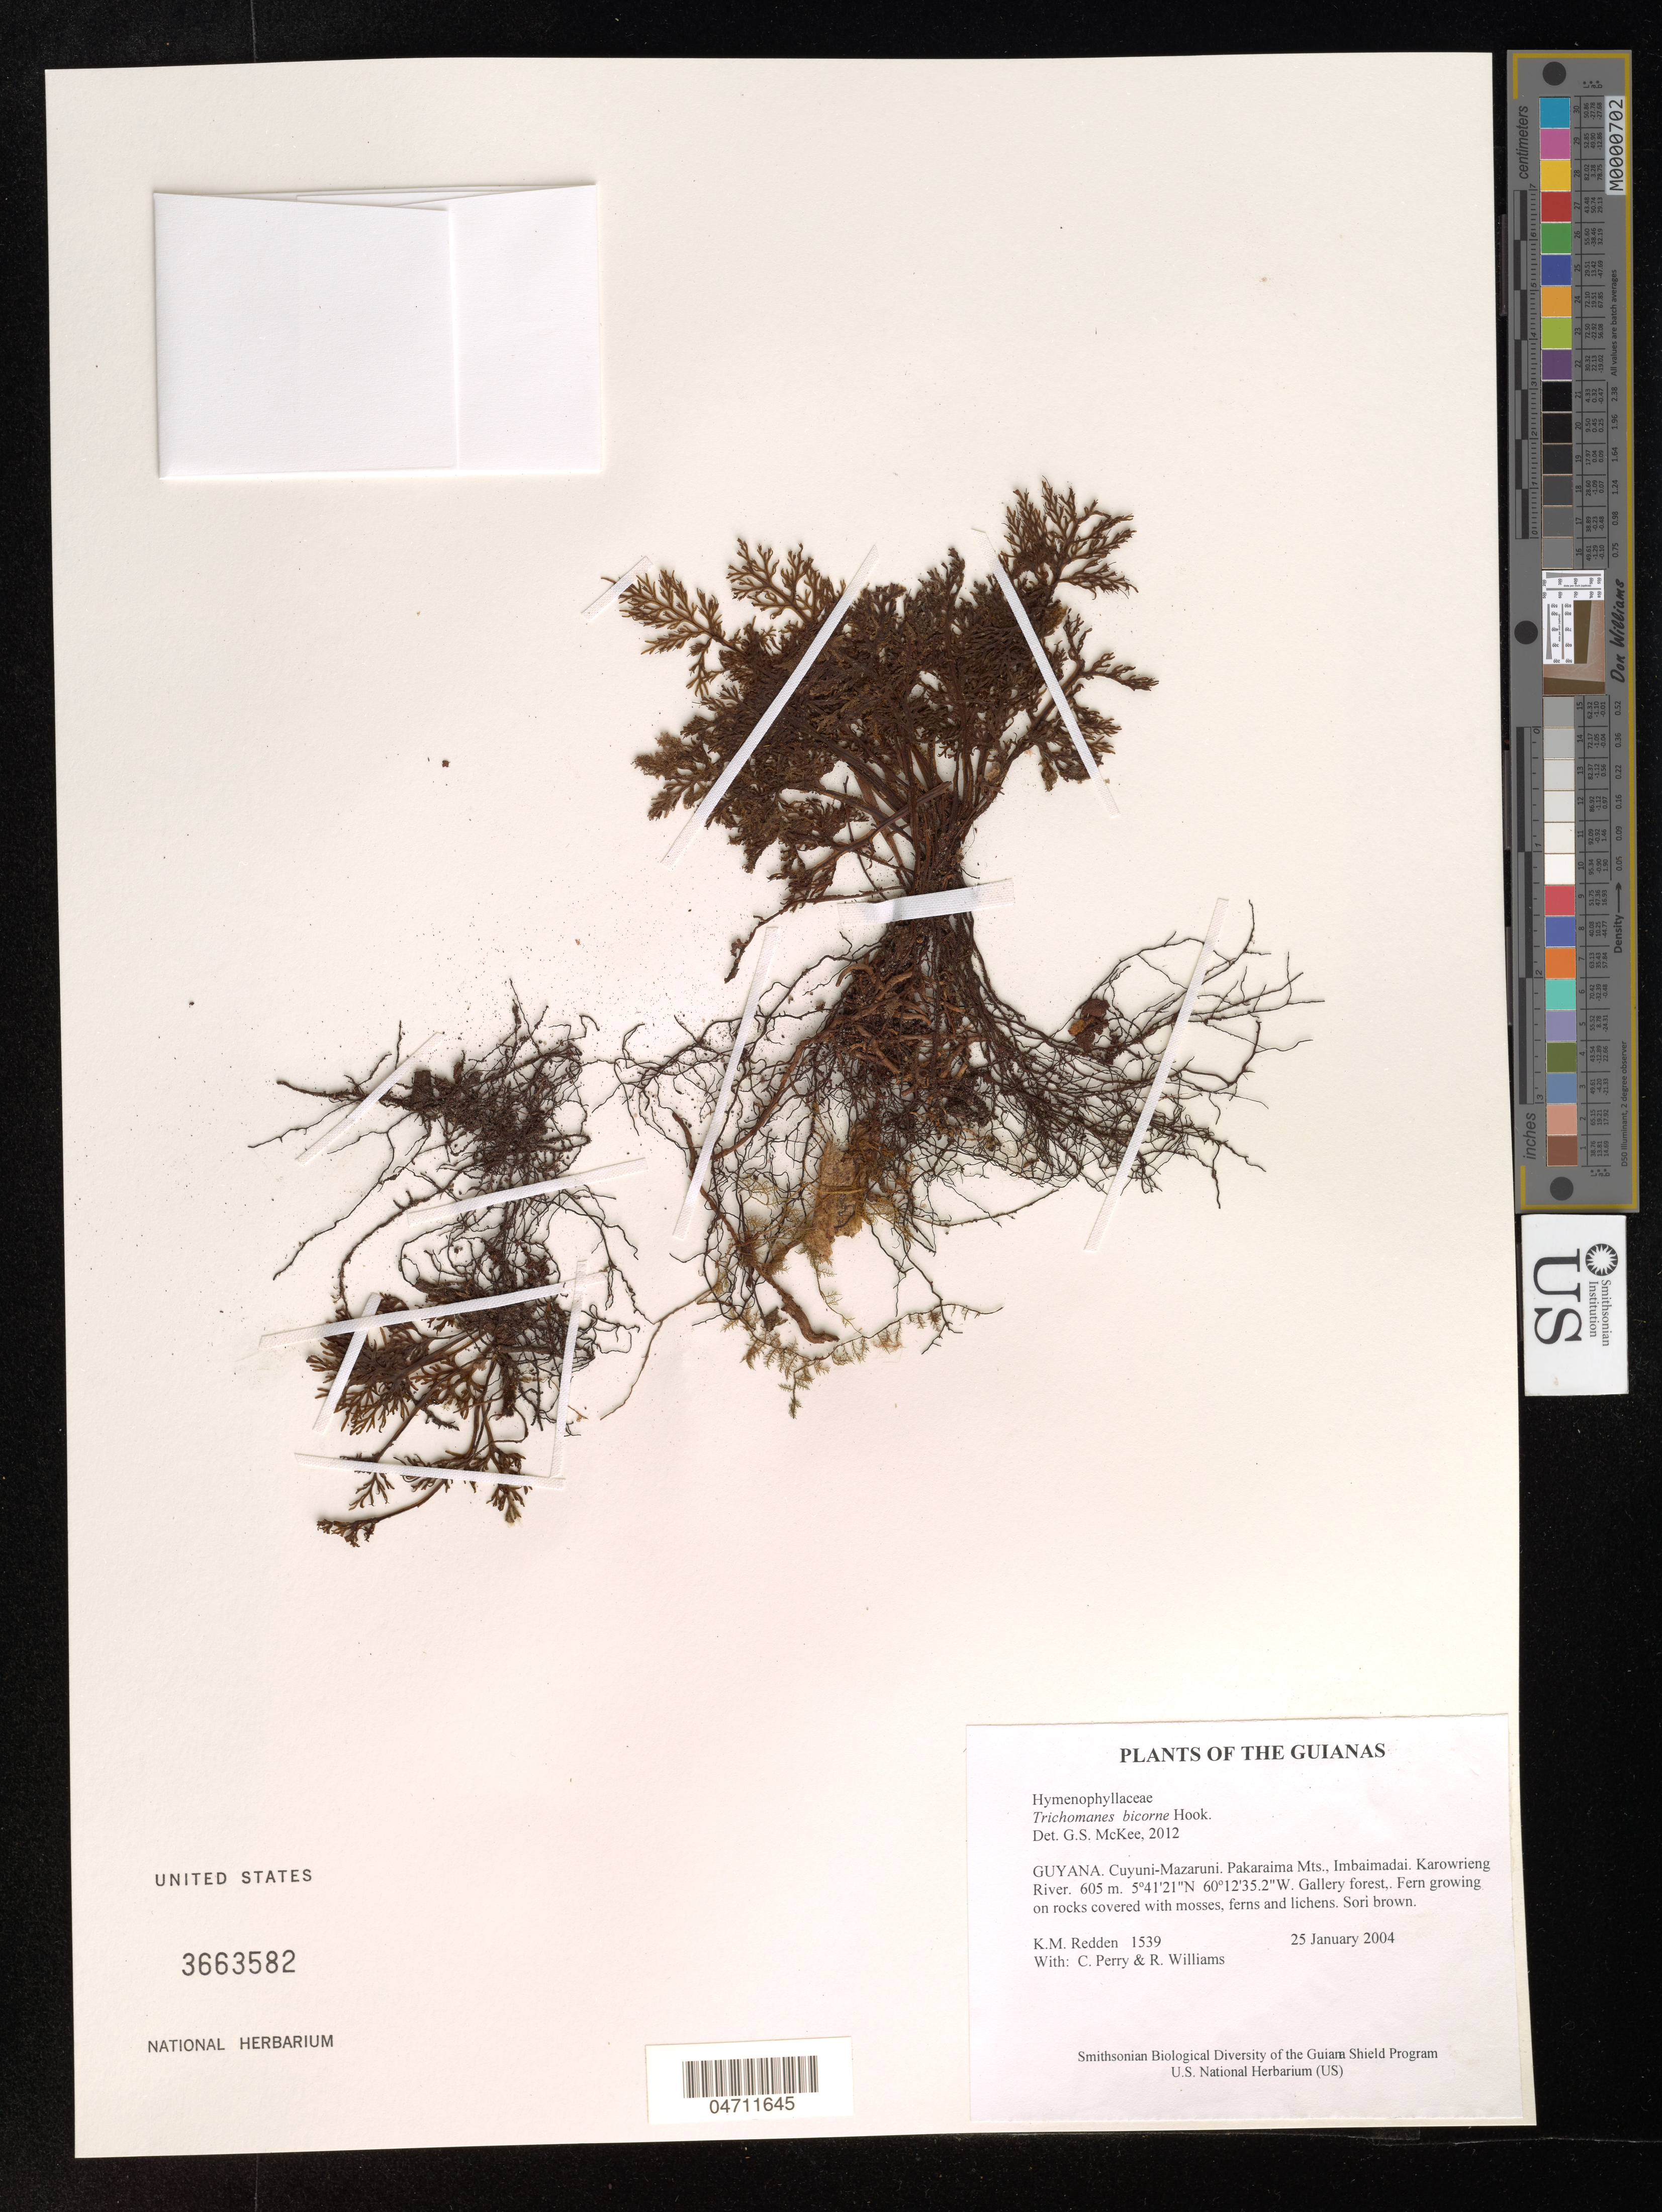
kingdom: Plantae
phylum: Tracheophyta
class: Polypodiopsida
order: Hymenophyllales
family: Hymenophyllaceae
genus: Trichomanes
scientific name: Trichomanes bicorne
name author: Hook.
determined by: McKee, G. S., (US), NMNH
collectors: K. M. Redden, C. Perry & R. Williams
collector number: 1539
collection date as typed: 25 January 2004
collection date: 2004-01-25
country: Guyana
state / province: Cuyuni-Mazaruni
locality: Pakaraima Mts., Imbaimadai. Karowrieng River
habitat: Gallery forest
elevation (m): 605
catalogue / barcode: US 3663582